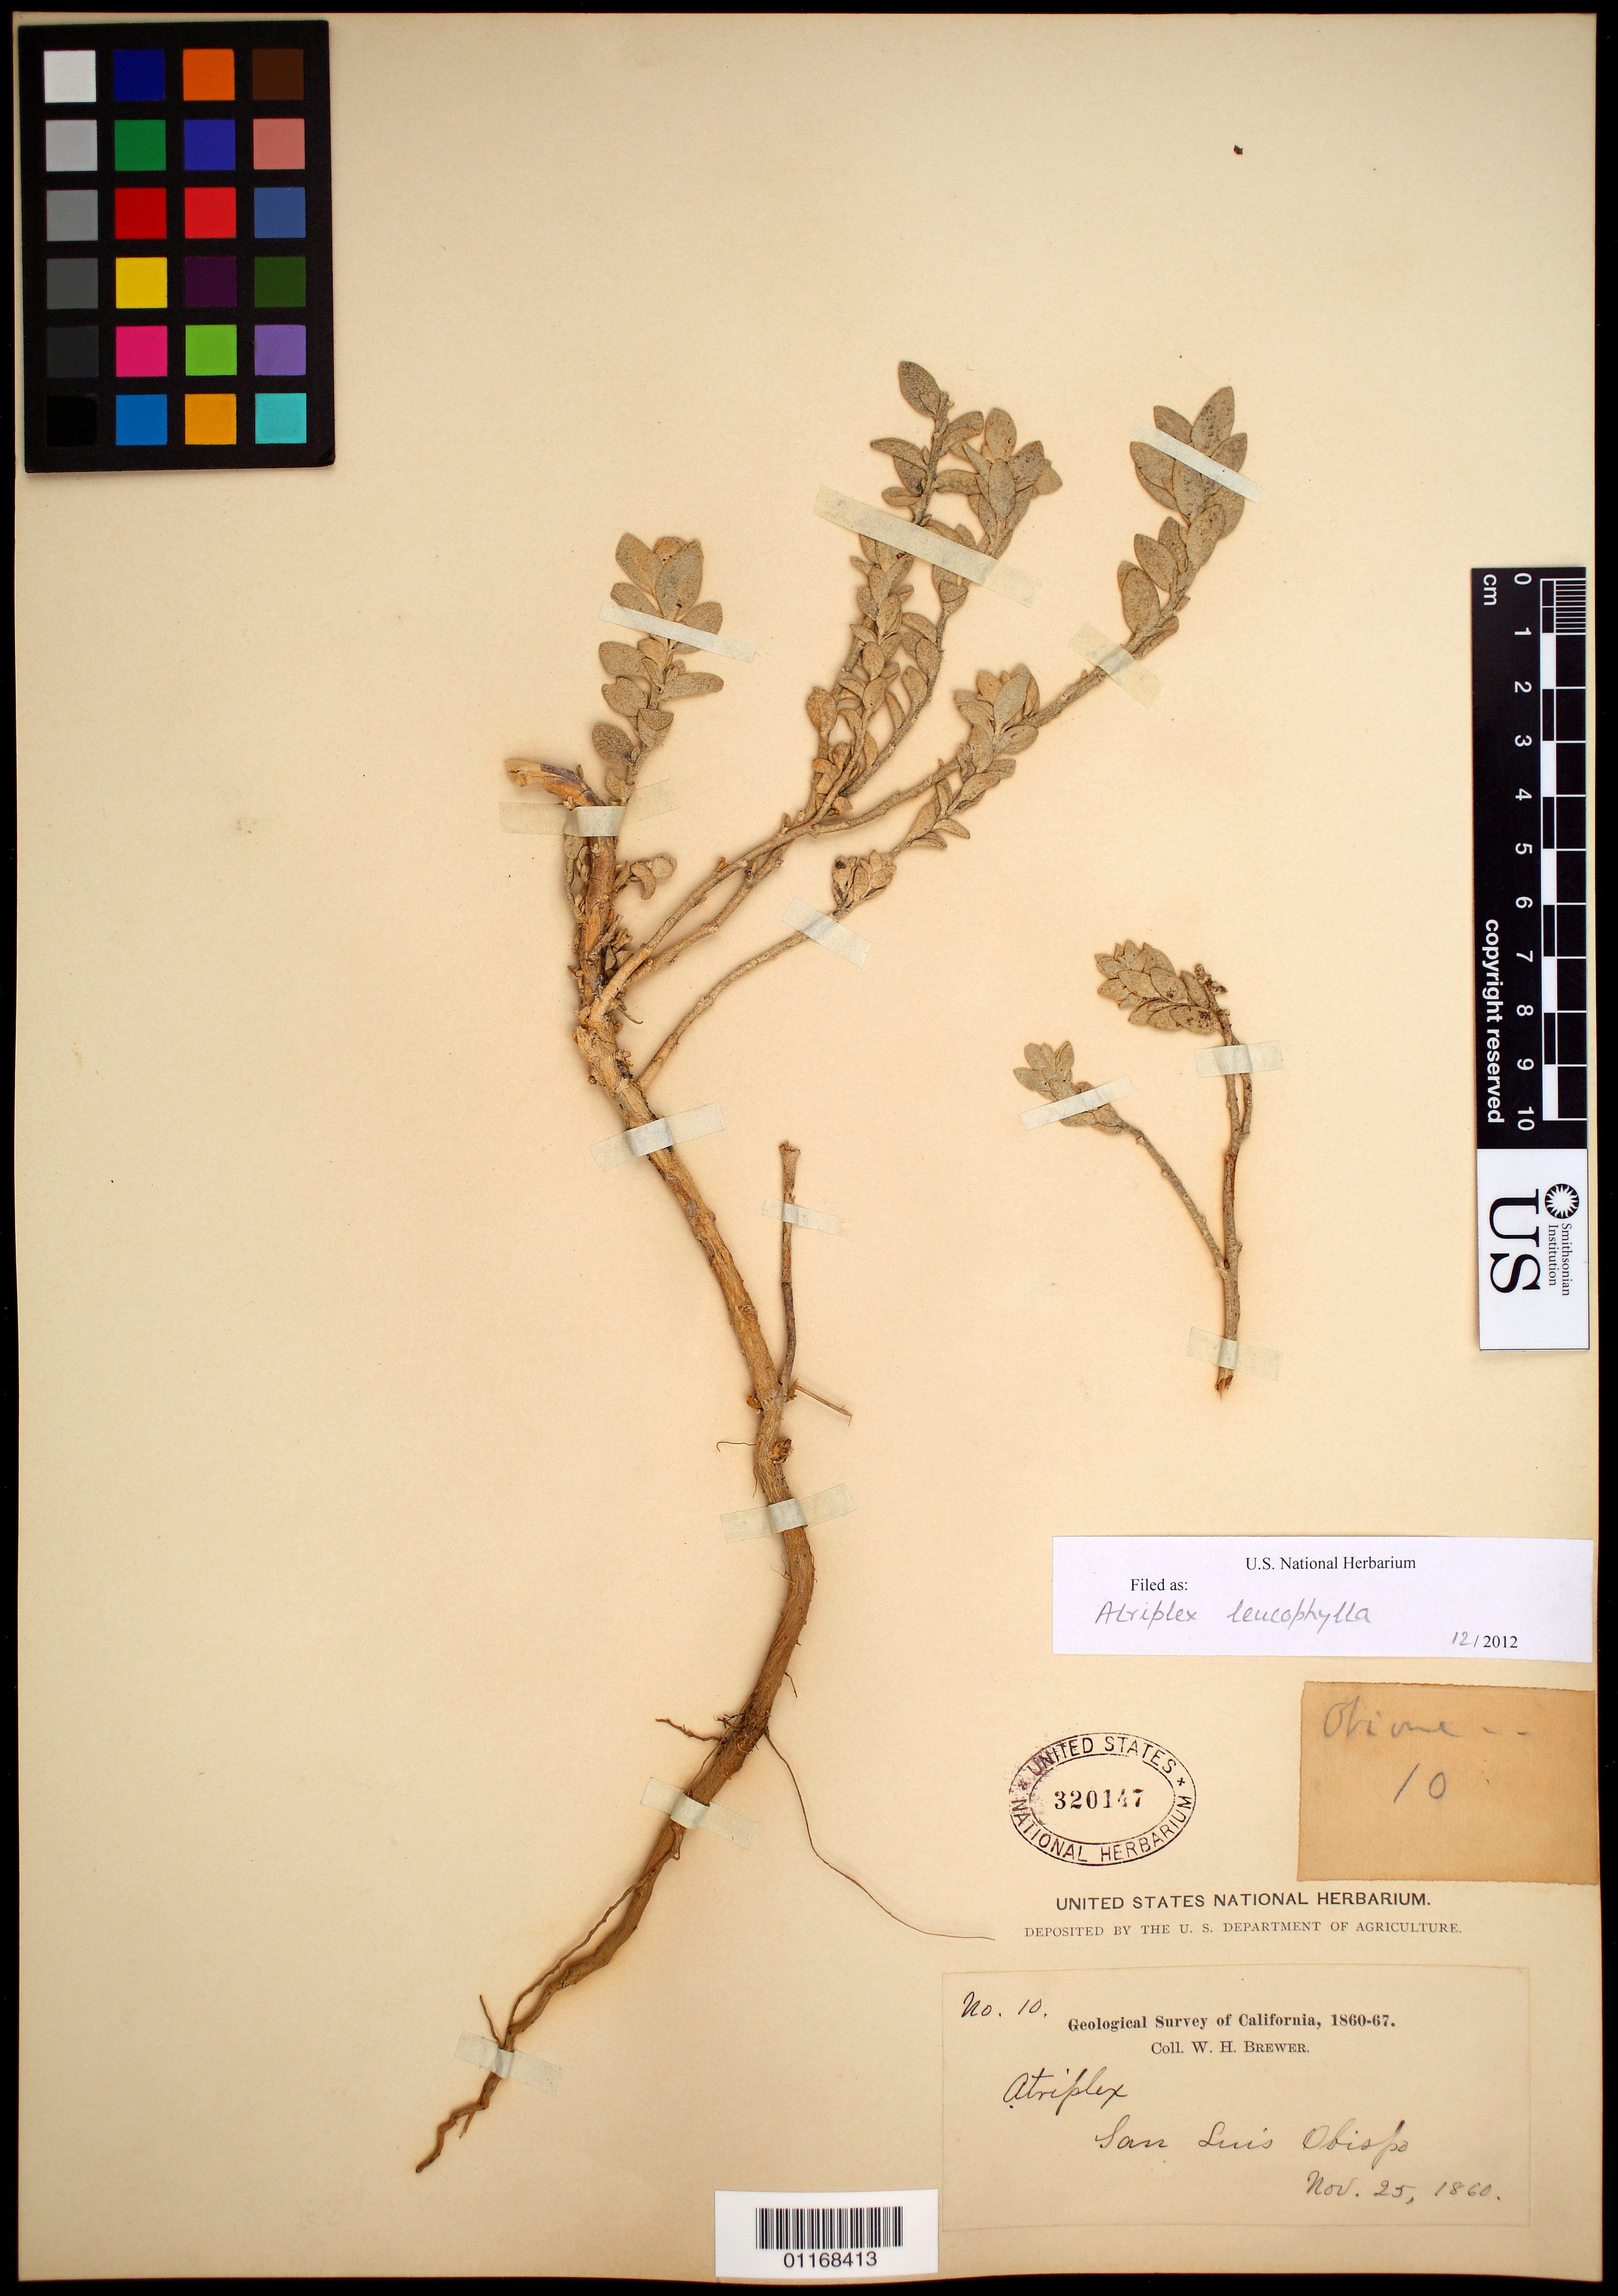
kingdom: Plantae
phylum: Tracheophyta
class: Magnoliopsida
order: Caryophyllales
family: Amaranthaceae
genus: Atriplex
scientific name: Atriplex leucophylla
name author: (Moq.) D. Dietr.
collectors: W. H. Brewer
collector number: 10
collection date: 1860-11-25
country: United States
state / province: California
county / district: San Luis Obispo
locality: San Luis Obispo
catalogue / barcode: US 320147